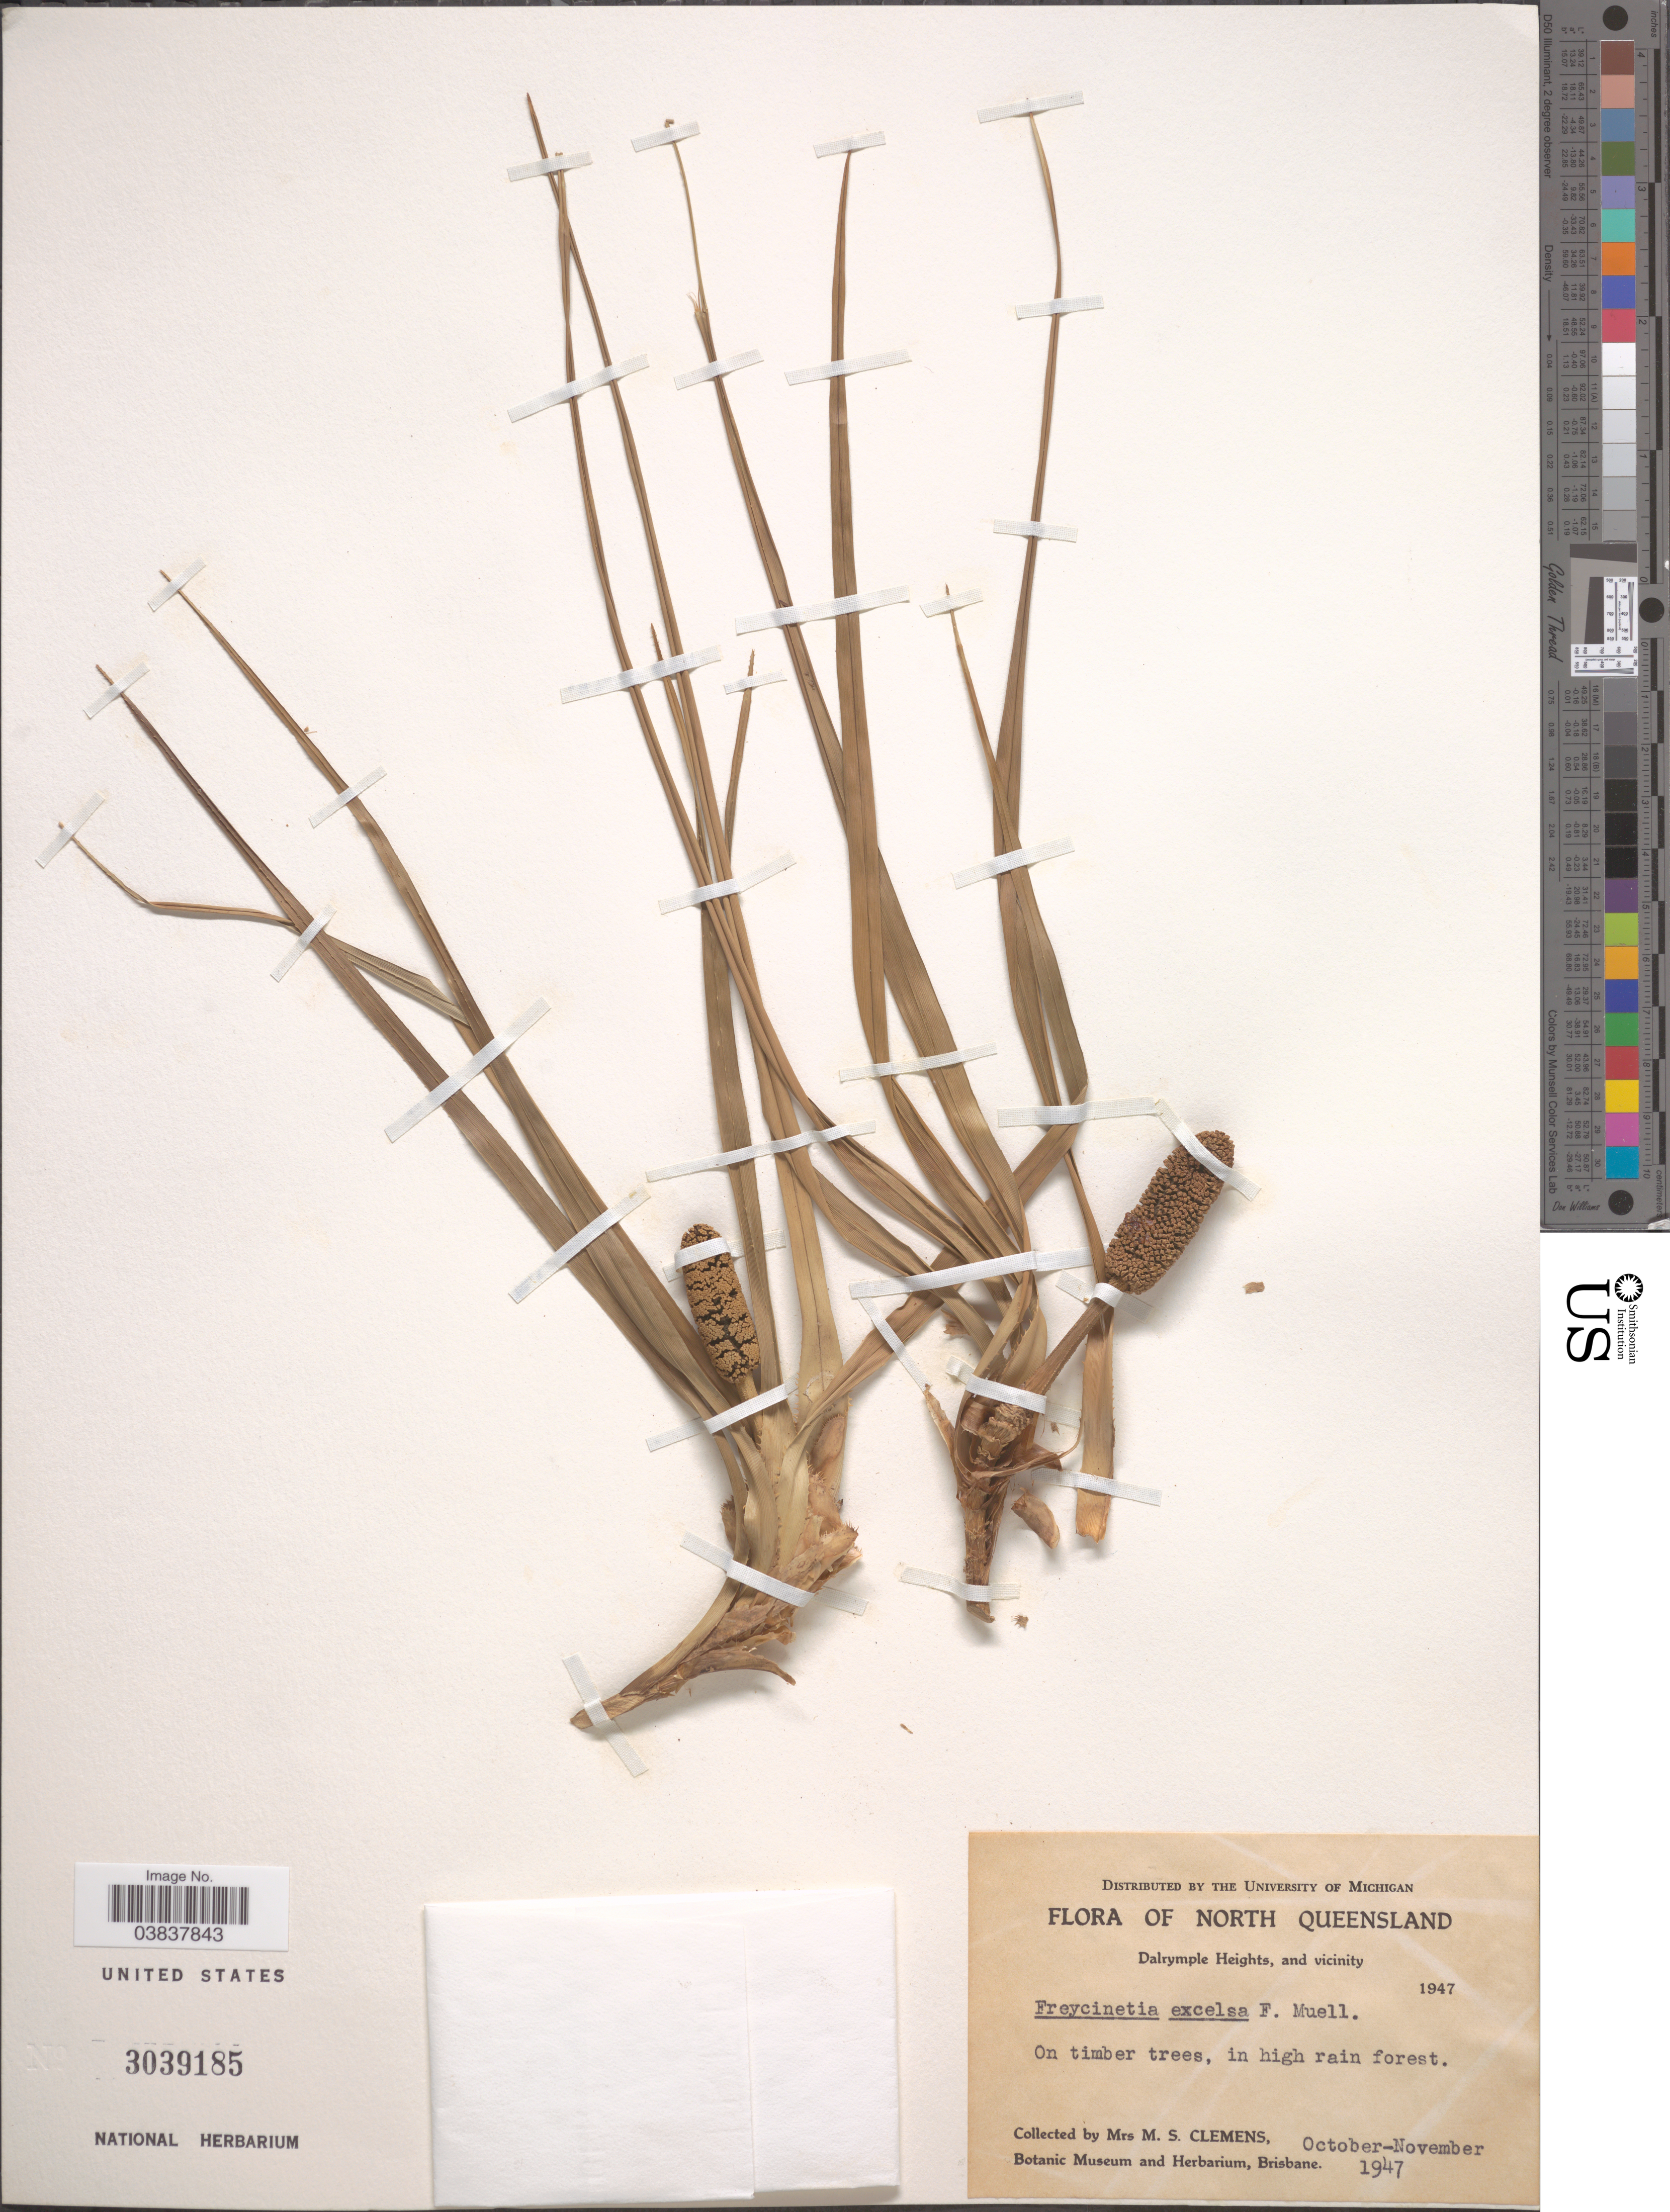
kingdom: Plantae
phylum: Tracheophyta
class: Liliopsida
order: Pandanales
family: Pandanaceae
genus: Freycinetia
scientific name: Freycinetia excelsa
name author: F. Muell.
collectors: M. S. Clemens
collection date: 1947-10/1947-11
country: Australia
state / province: Queensland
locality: North Queensland. Dalrymple Heights, and vicinity.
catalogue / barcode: US 3039185